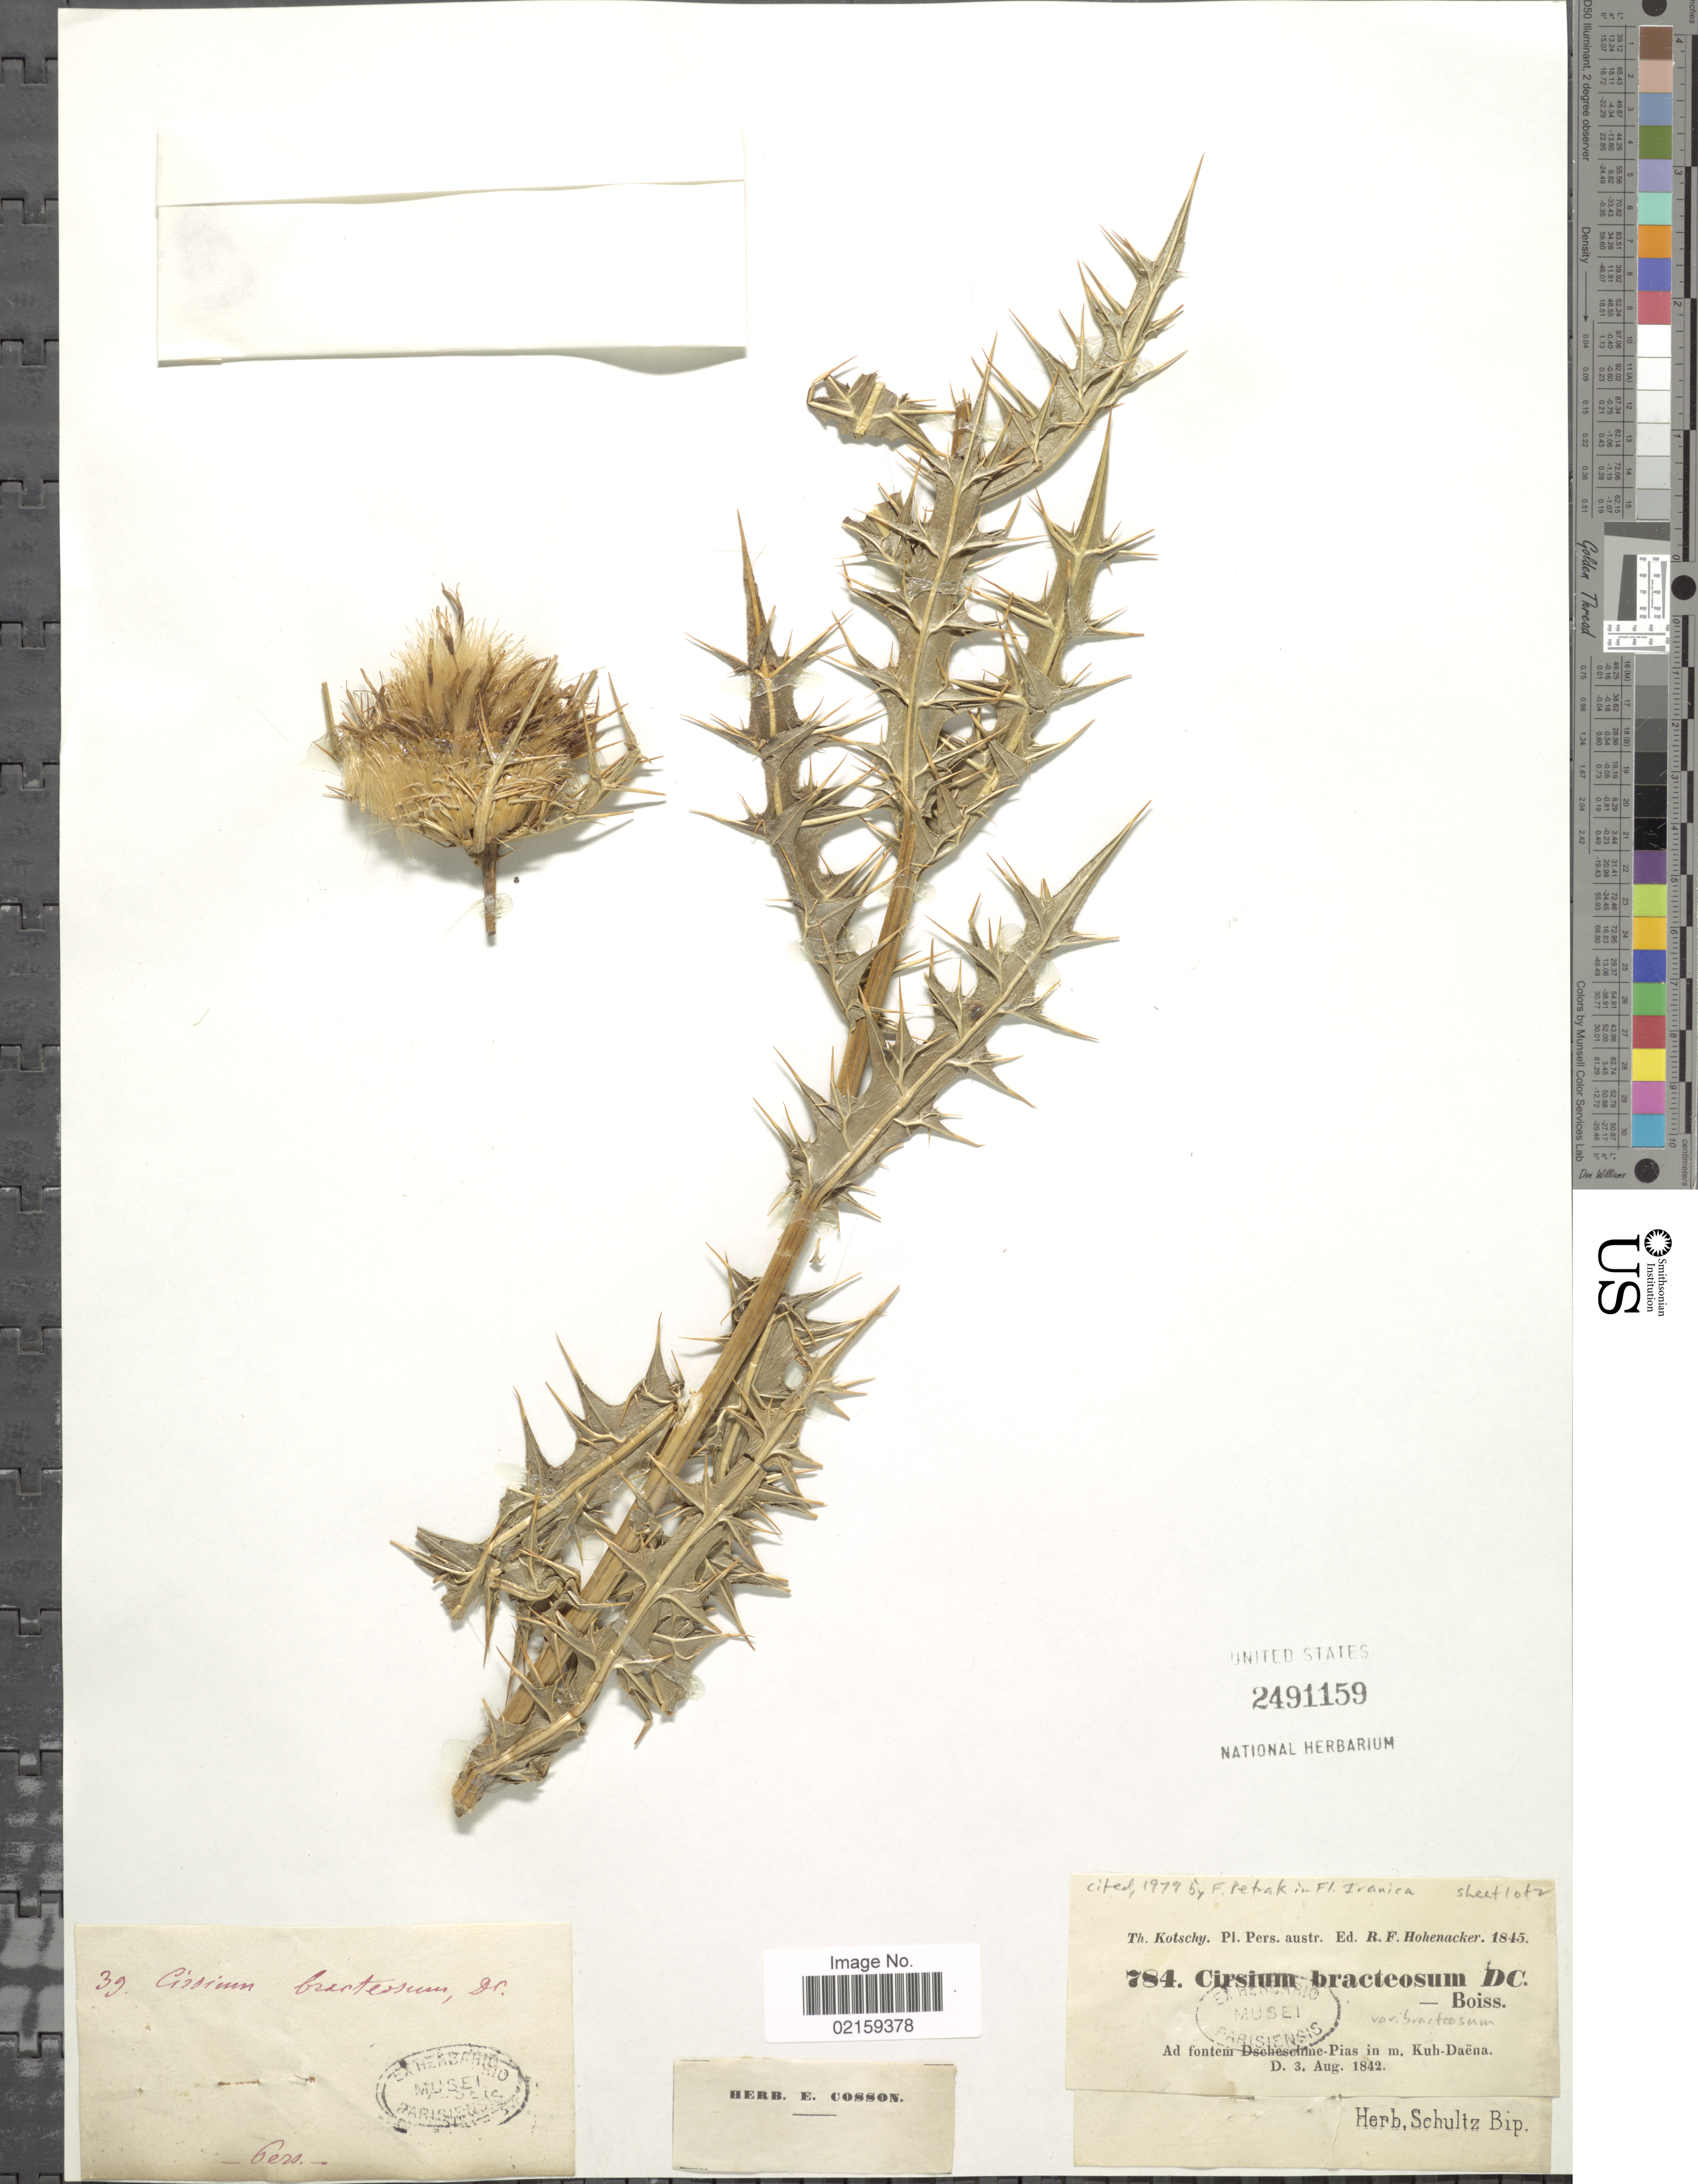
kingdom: Plantae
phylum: Tracheophyta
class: Magnoliopsida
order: Asterales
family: Asteraceae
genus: Cirsium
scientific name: Cirsium bracteosum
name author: DC.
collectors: K. G. Kotschy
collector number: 784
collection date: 1842-08-03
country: Iran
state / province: Kohkiluyeh and Buyer Ahmad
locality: Ad fontem Dscheschine-Pias in m. Kuh-Daena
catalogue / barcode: US 2491159